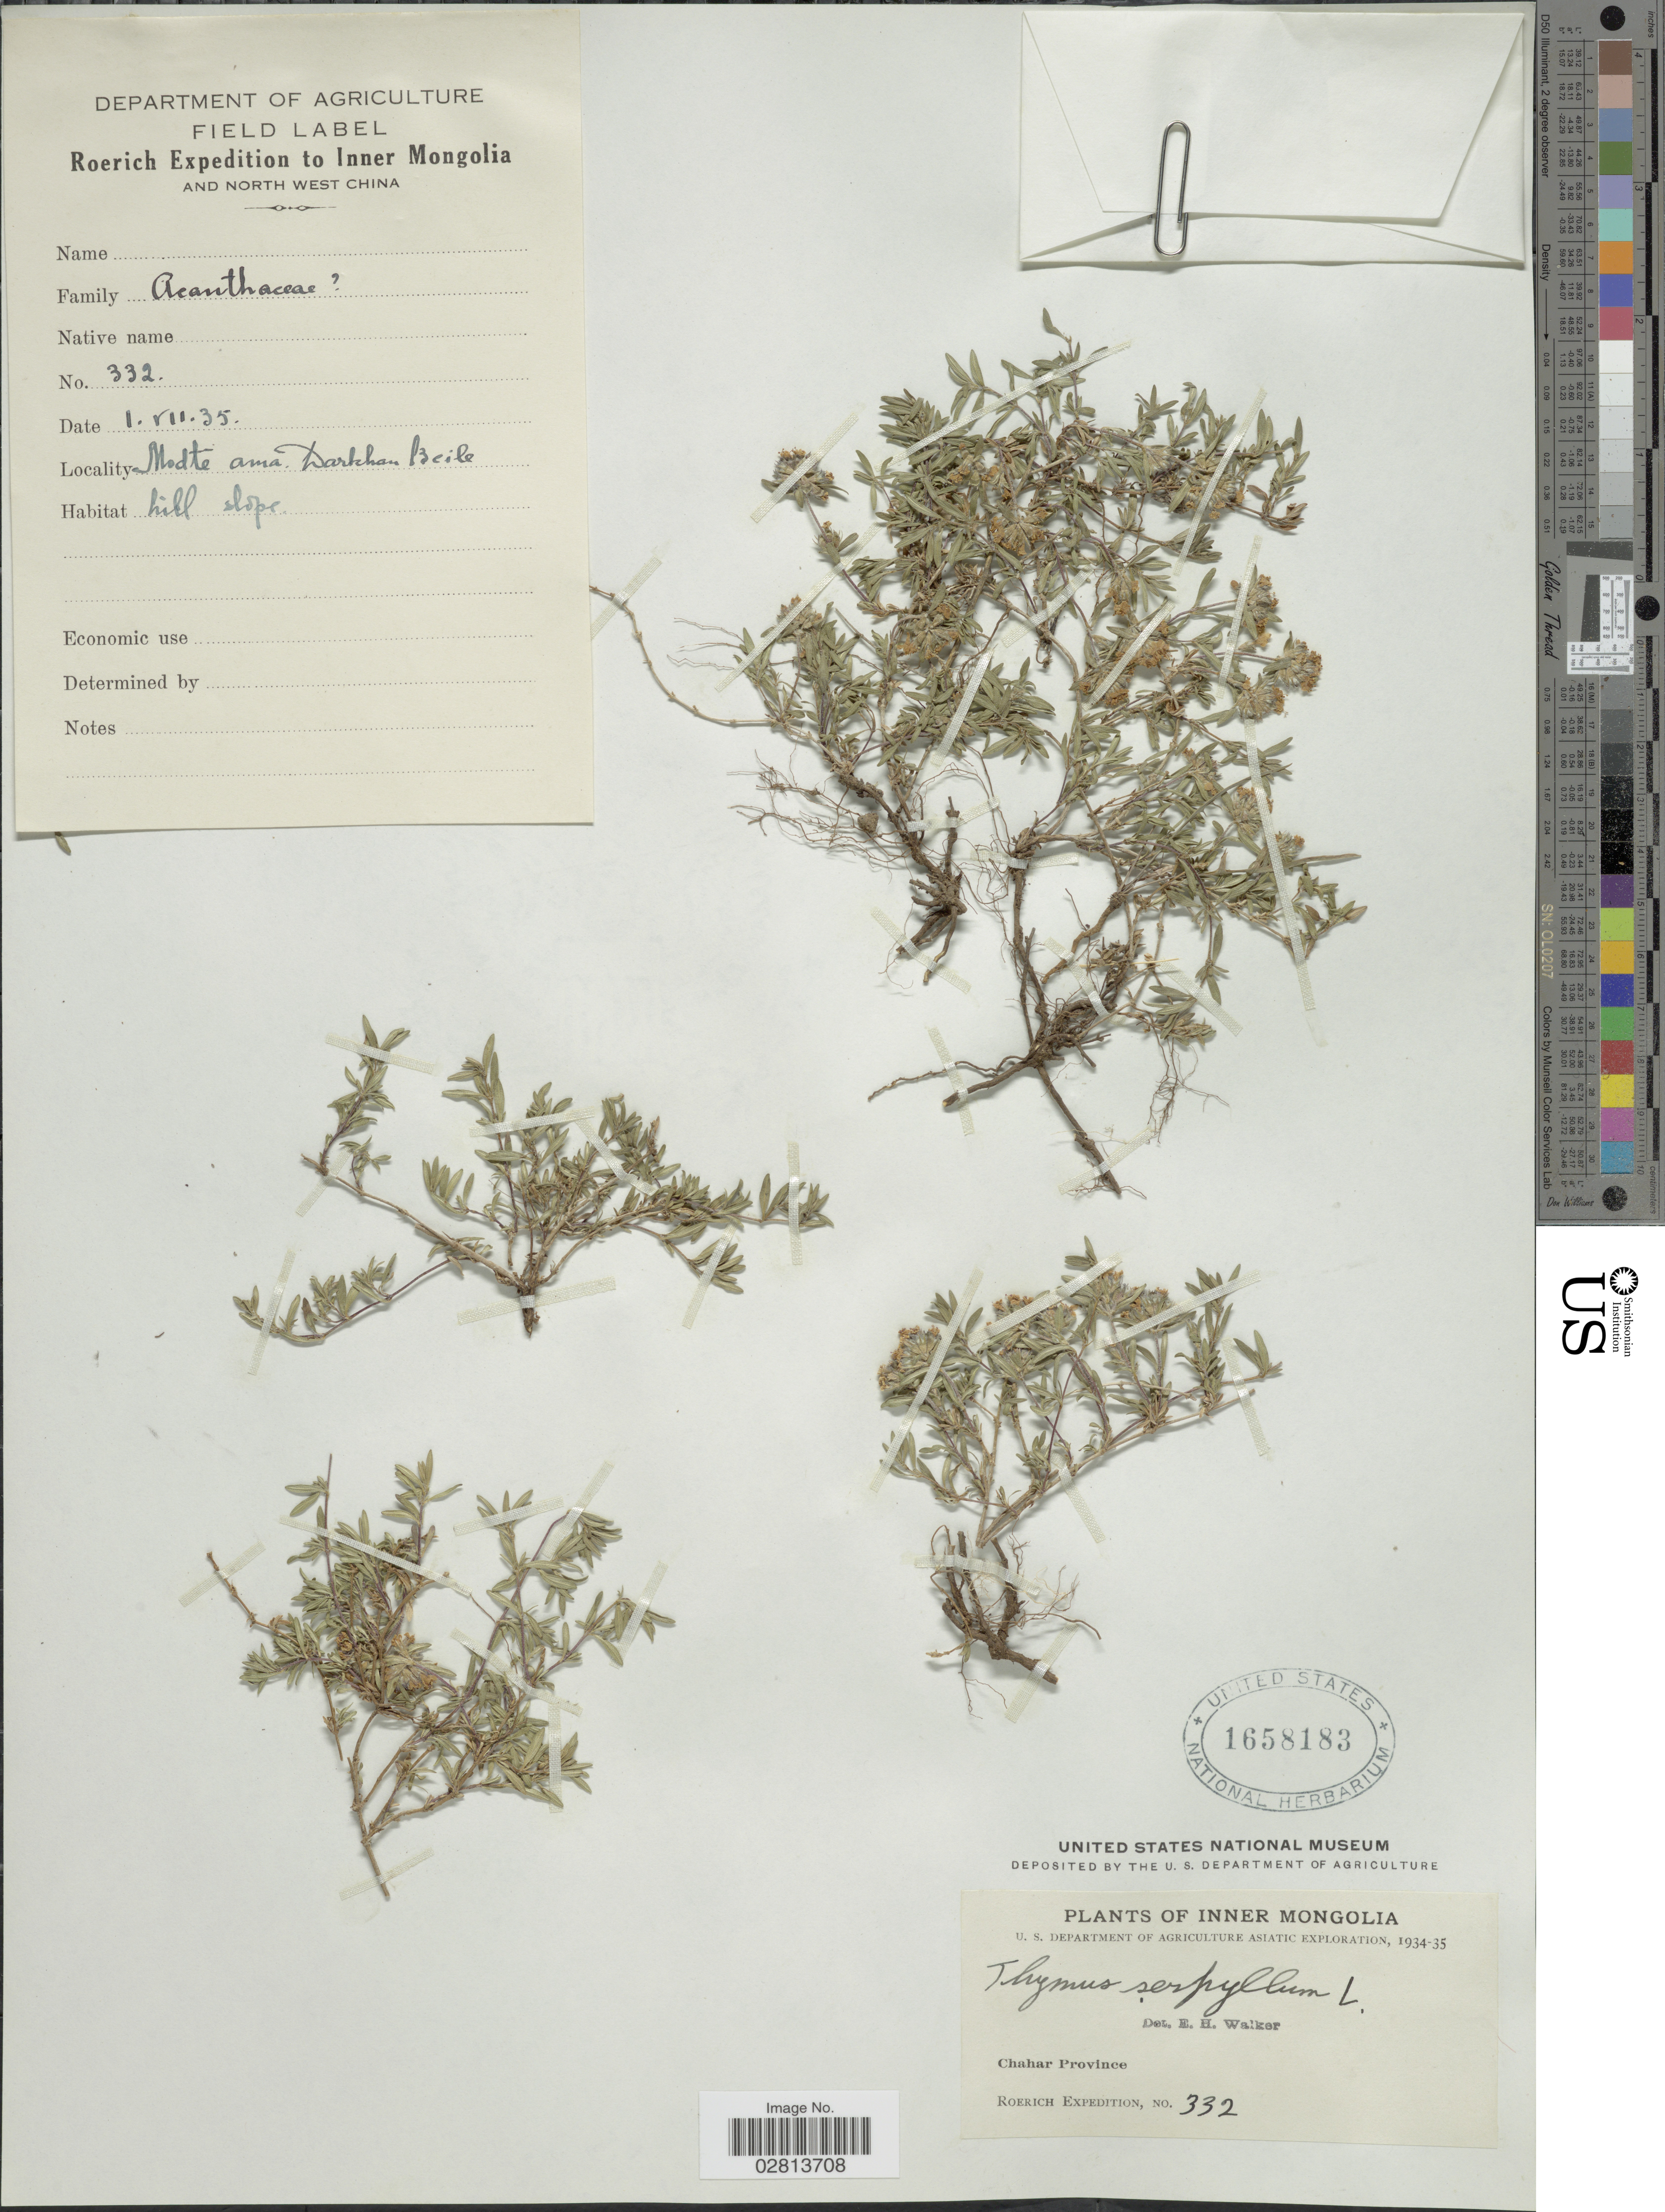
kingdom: Plantae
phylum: Tracheophyta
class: Magnoliopsida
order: Lamiales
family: Lamiaceae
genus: Thymus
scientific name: Thymus serpyllum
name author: L.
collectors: Roerich Expedition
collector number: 332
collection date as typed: Transcribed d/m/y: 1/7/35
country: China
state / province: Nei Monggol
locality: Inner Mongolia. Chahar Province. North West China. Modte ama, Darkhan Beile.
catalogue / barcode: US 1658183